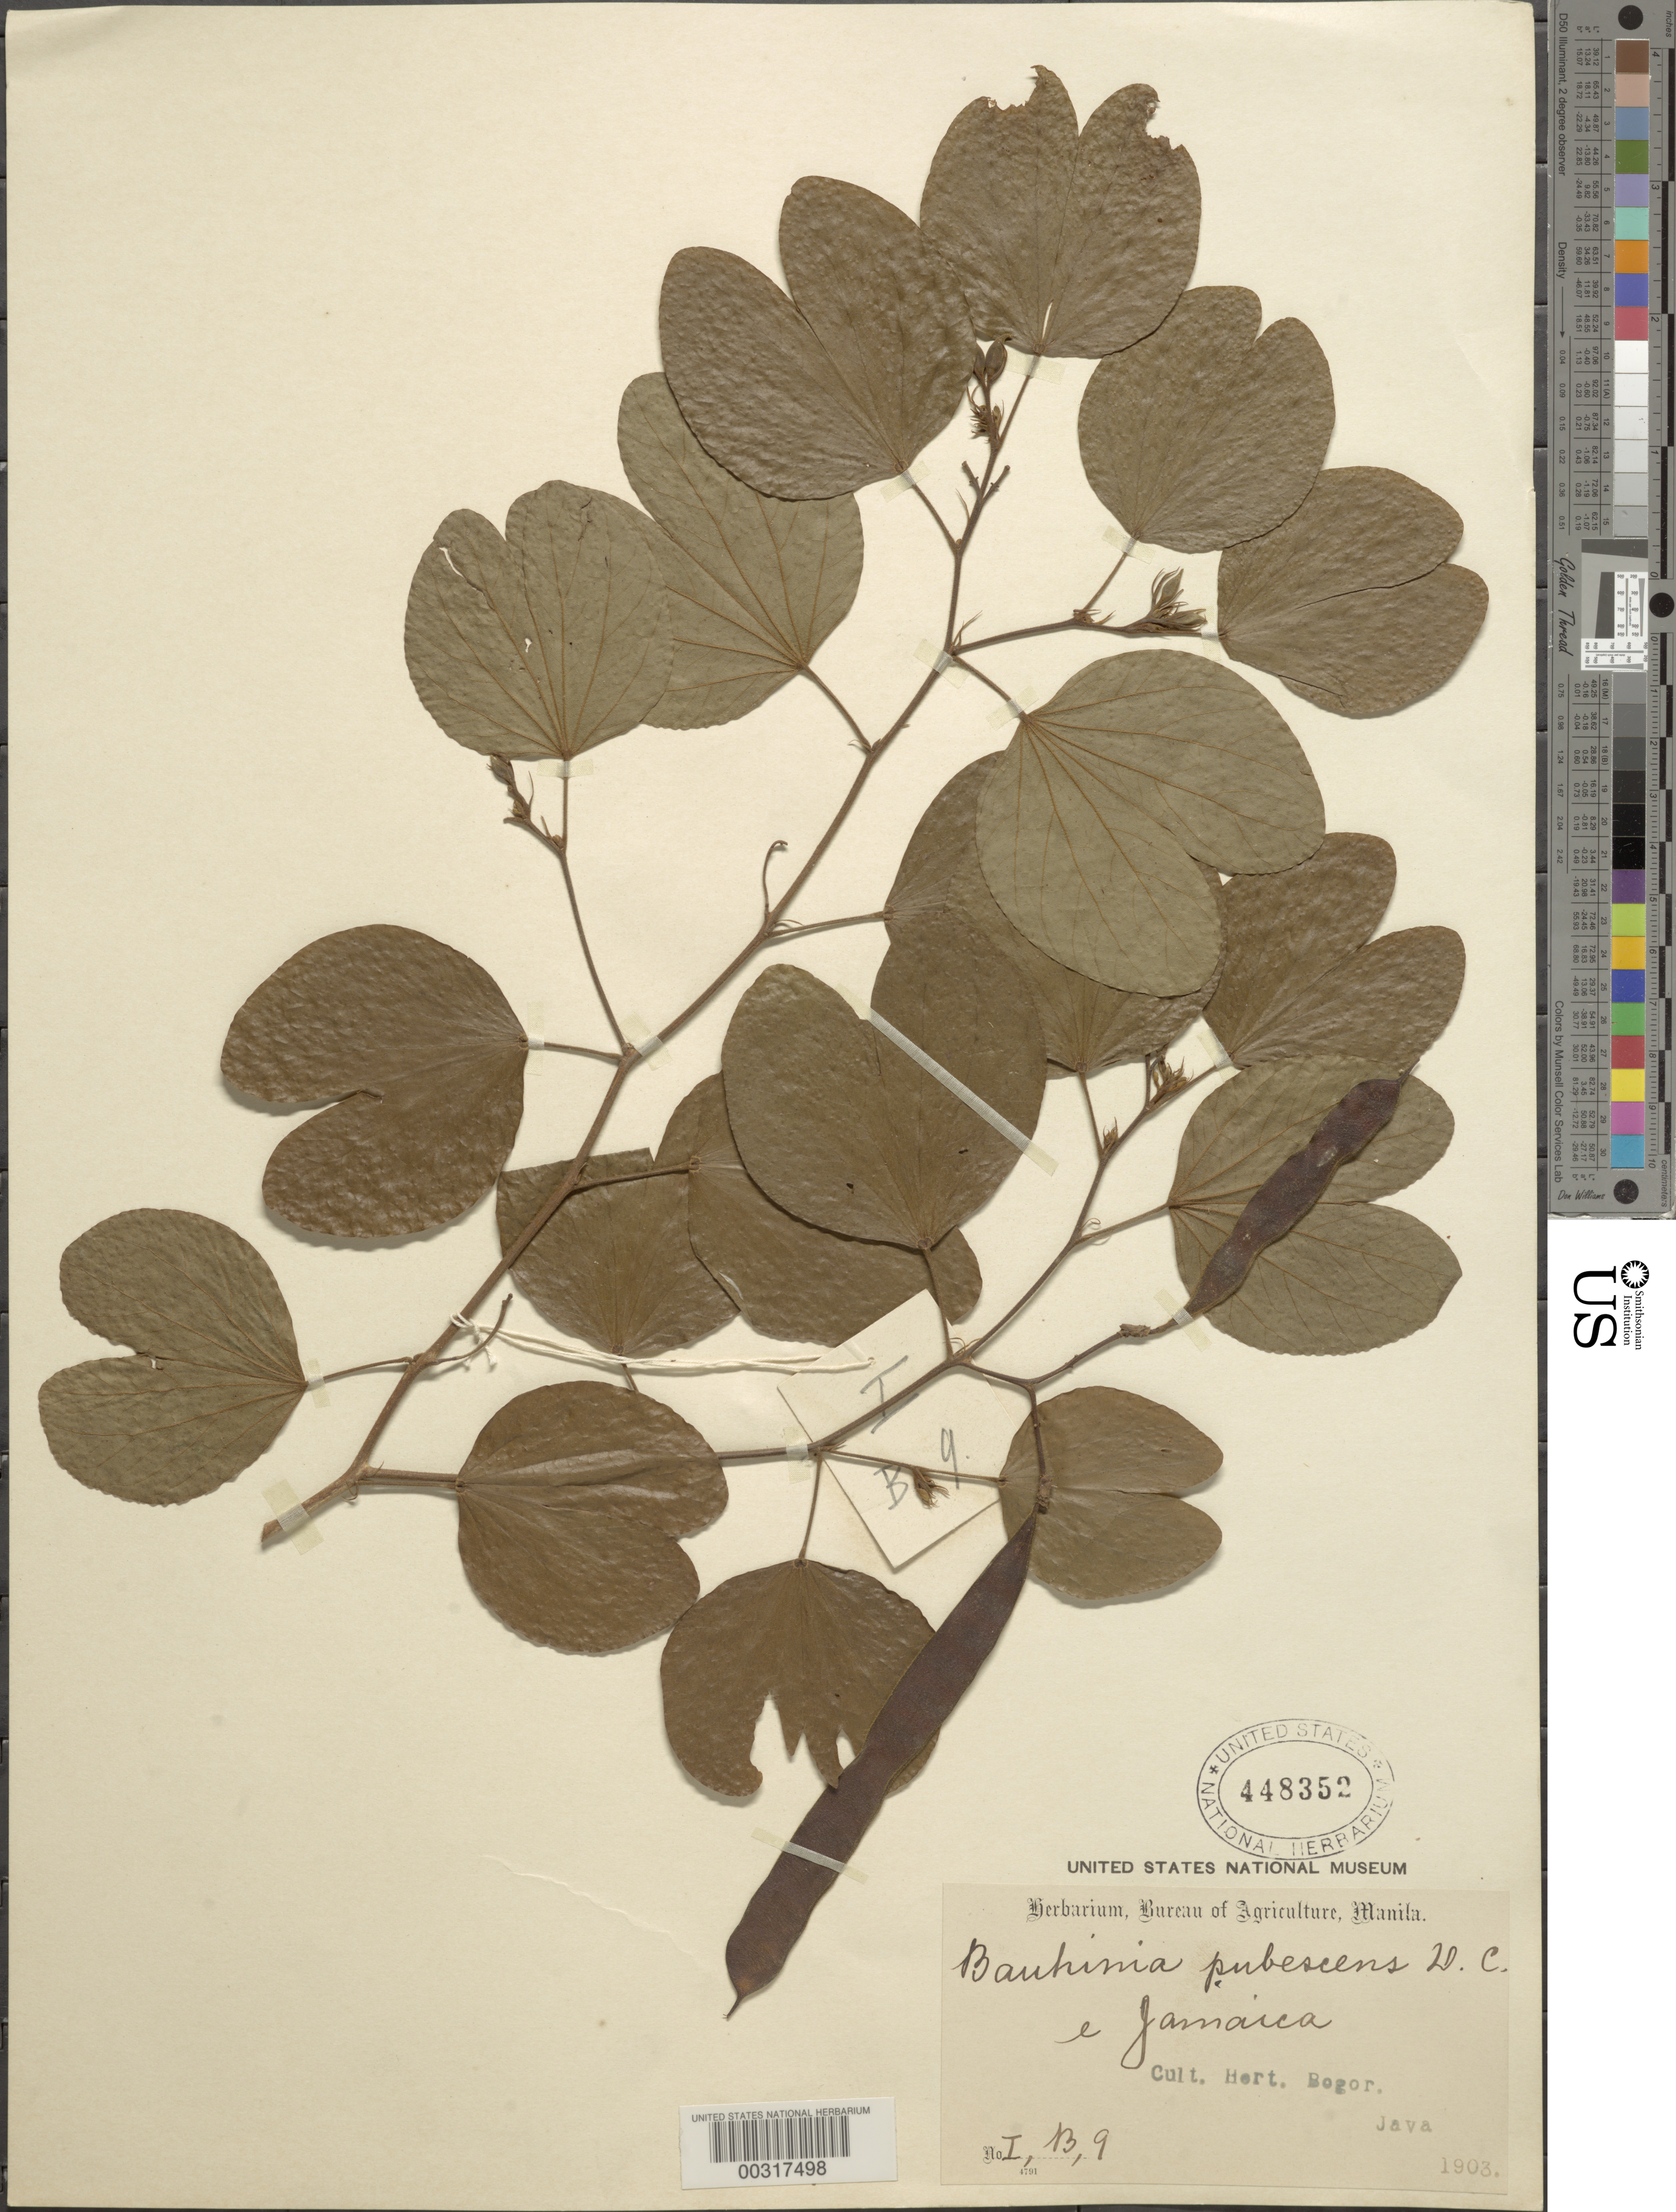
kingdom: Plantae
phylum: Tracheophyta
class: Magnoliopsida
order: Fabales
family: Fabaceae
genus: Bauhinia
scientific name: Bauhinia tomentosa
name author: L.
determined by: Strong, Mark T., (BOT), Smithsonian Institution - National Museum of Natural History (UNITED STATES)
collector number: I,b,9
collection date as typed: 1903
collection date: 1903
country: Indonesia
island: Java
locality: Hort. bogor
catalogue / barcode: US 448352